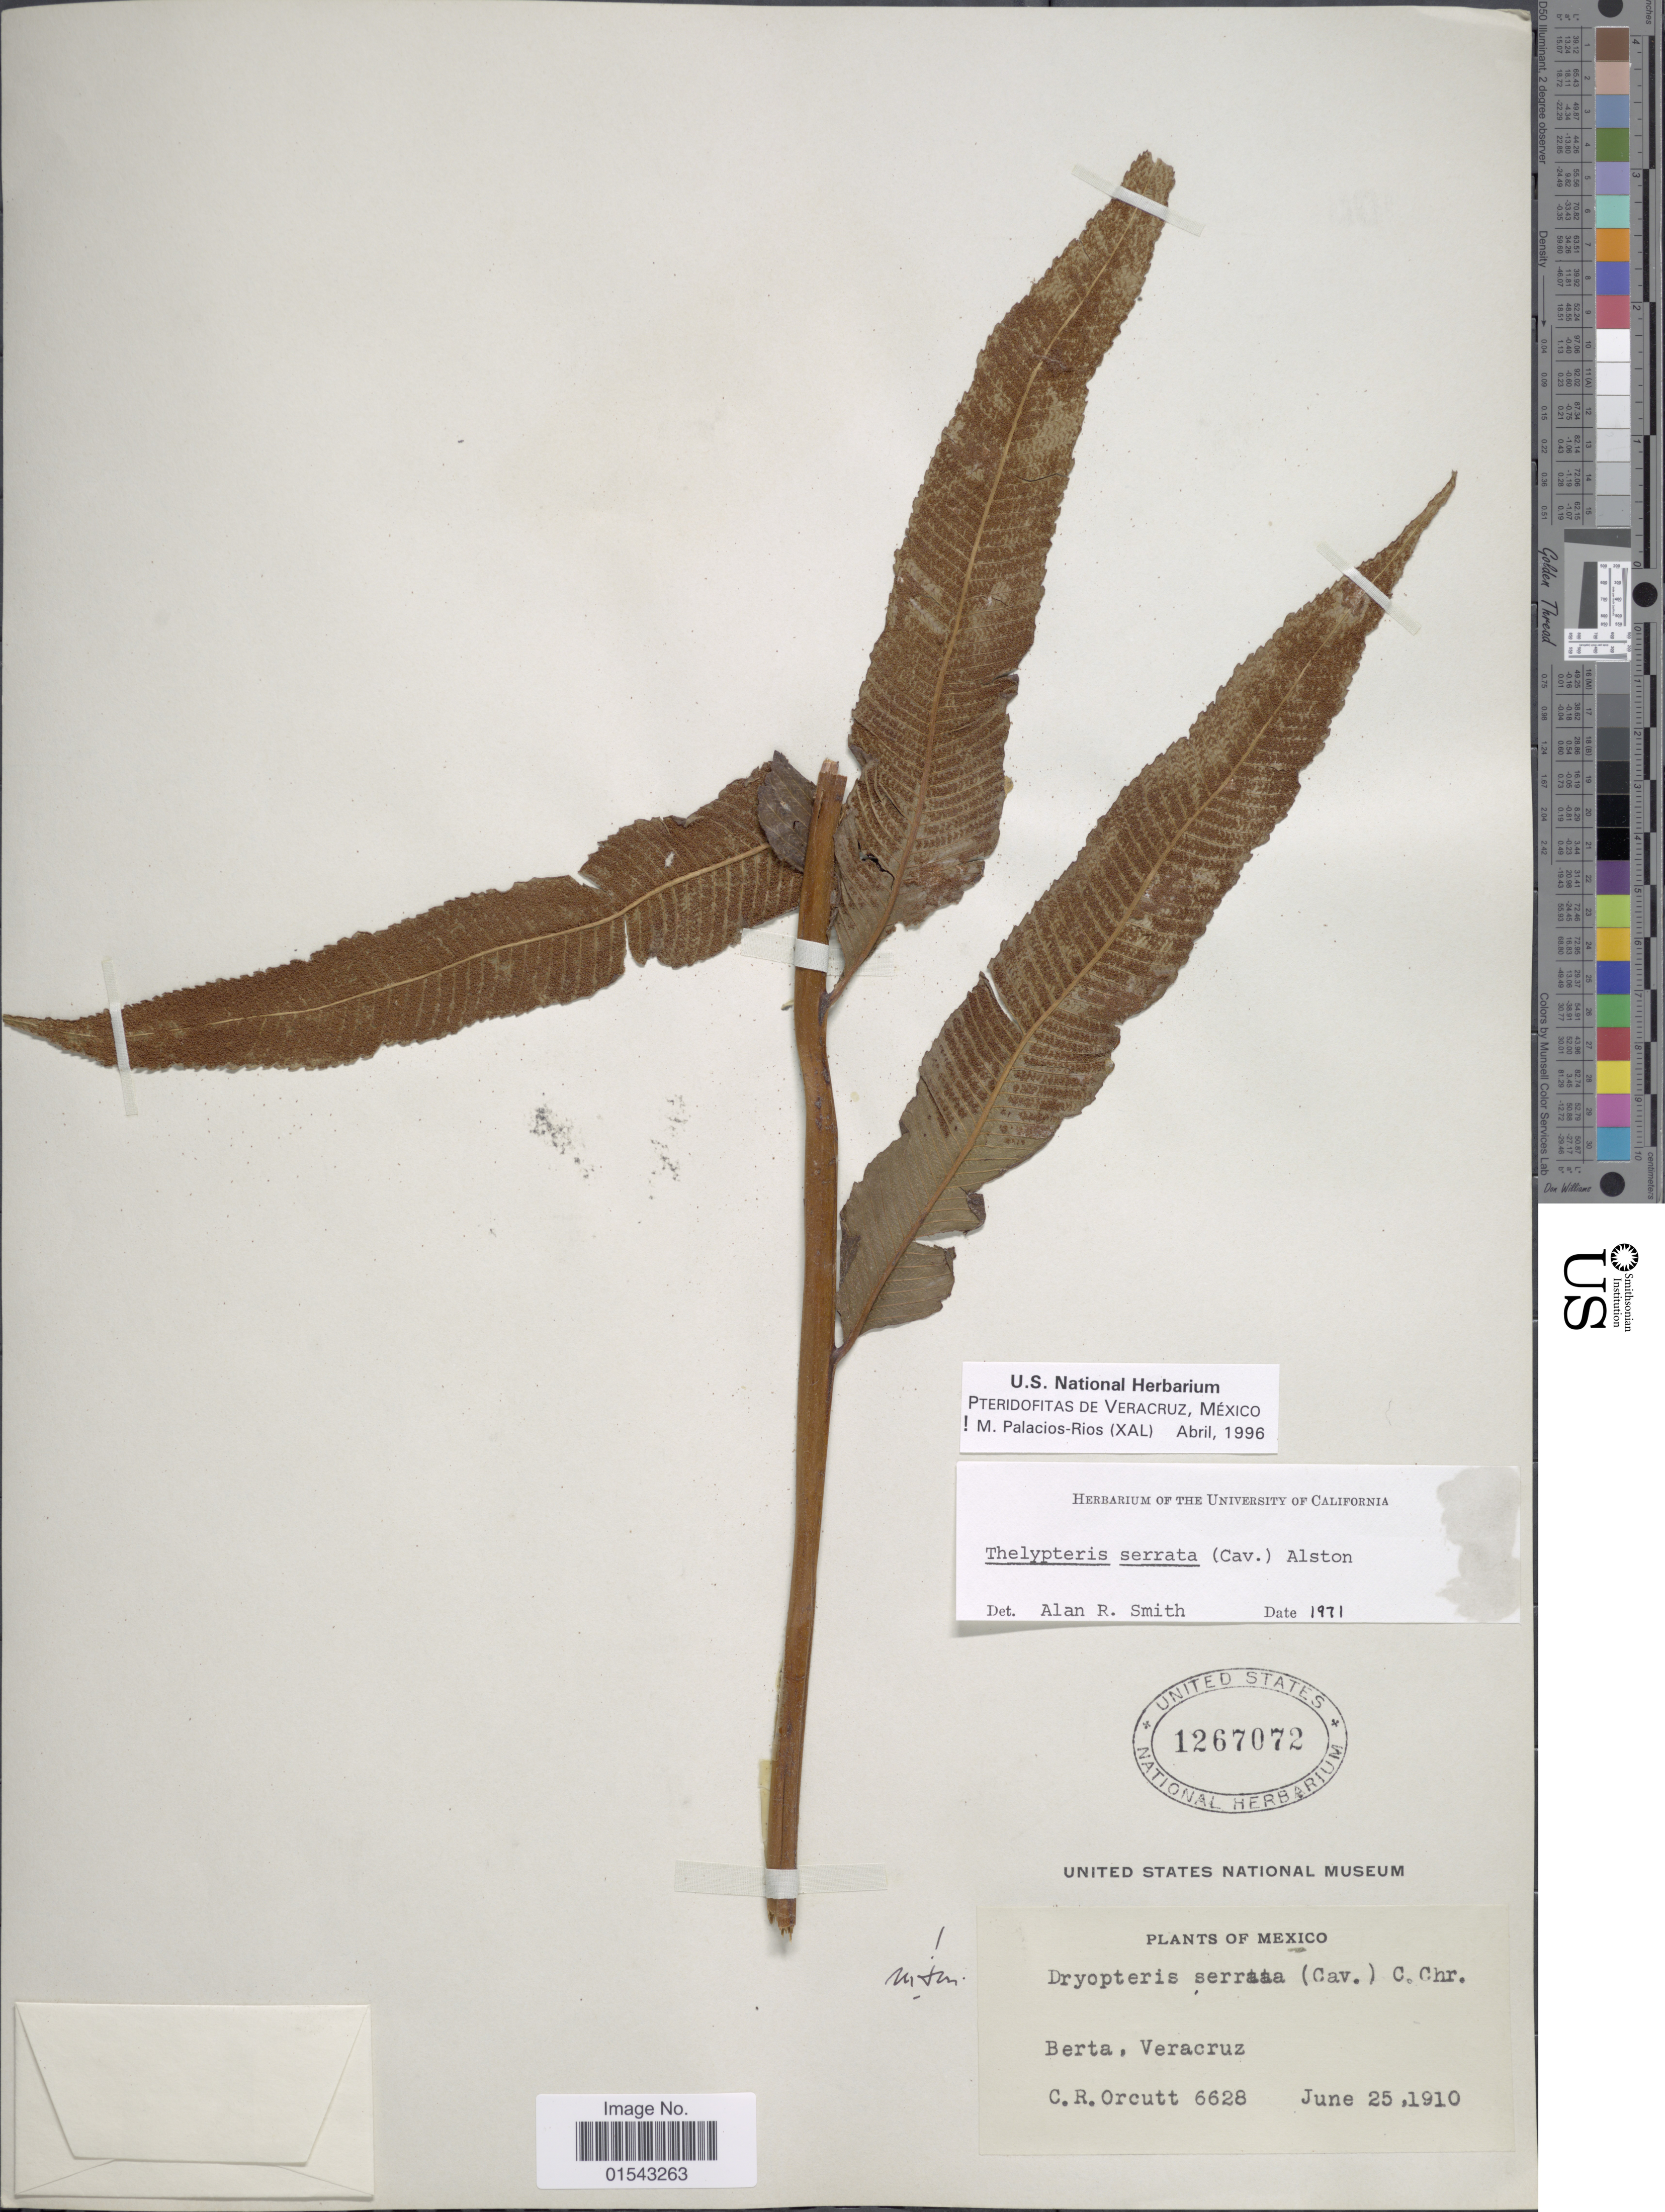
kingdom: Plantae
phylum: Tracheophyta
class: Polypodiopsida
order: Polypodiales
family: Thelypteridaceae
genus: Meniscium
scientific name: Meniscium serratum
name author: Cav.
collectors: C. R. Orcutt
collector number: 6628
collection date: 1910-06-25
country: Mexico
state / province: Veracruz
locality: Mexico, Berta, Veracruz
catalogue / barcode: US 1267072